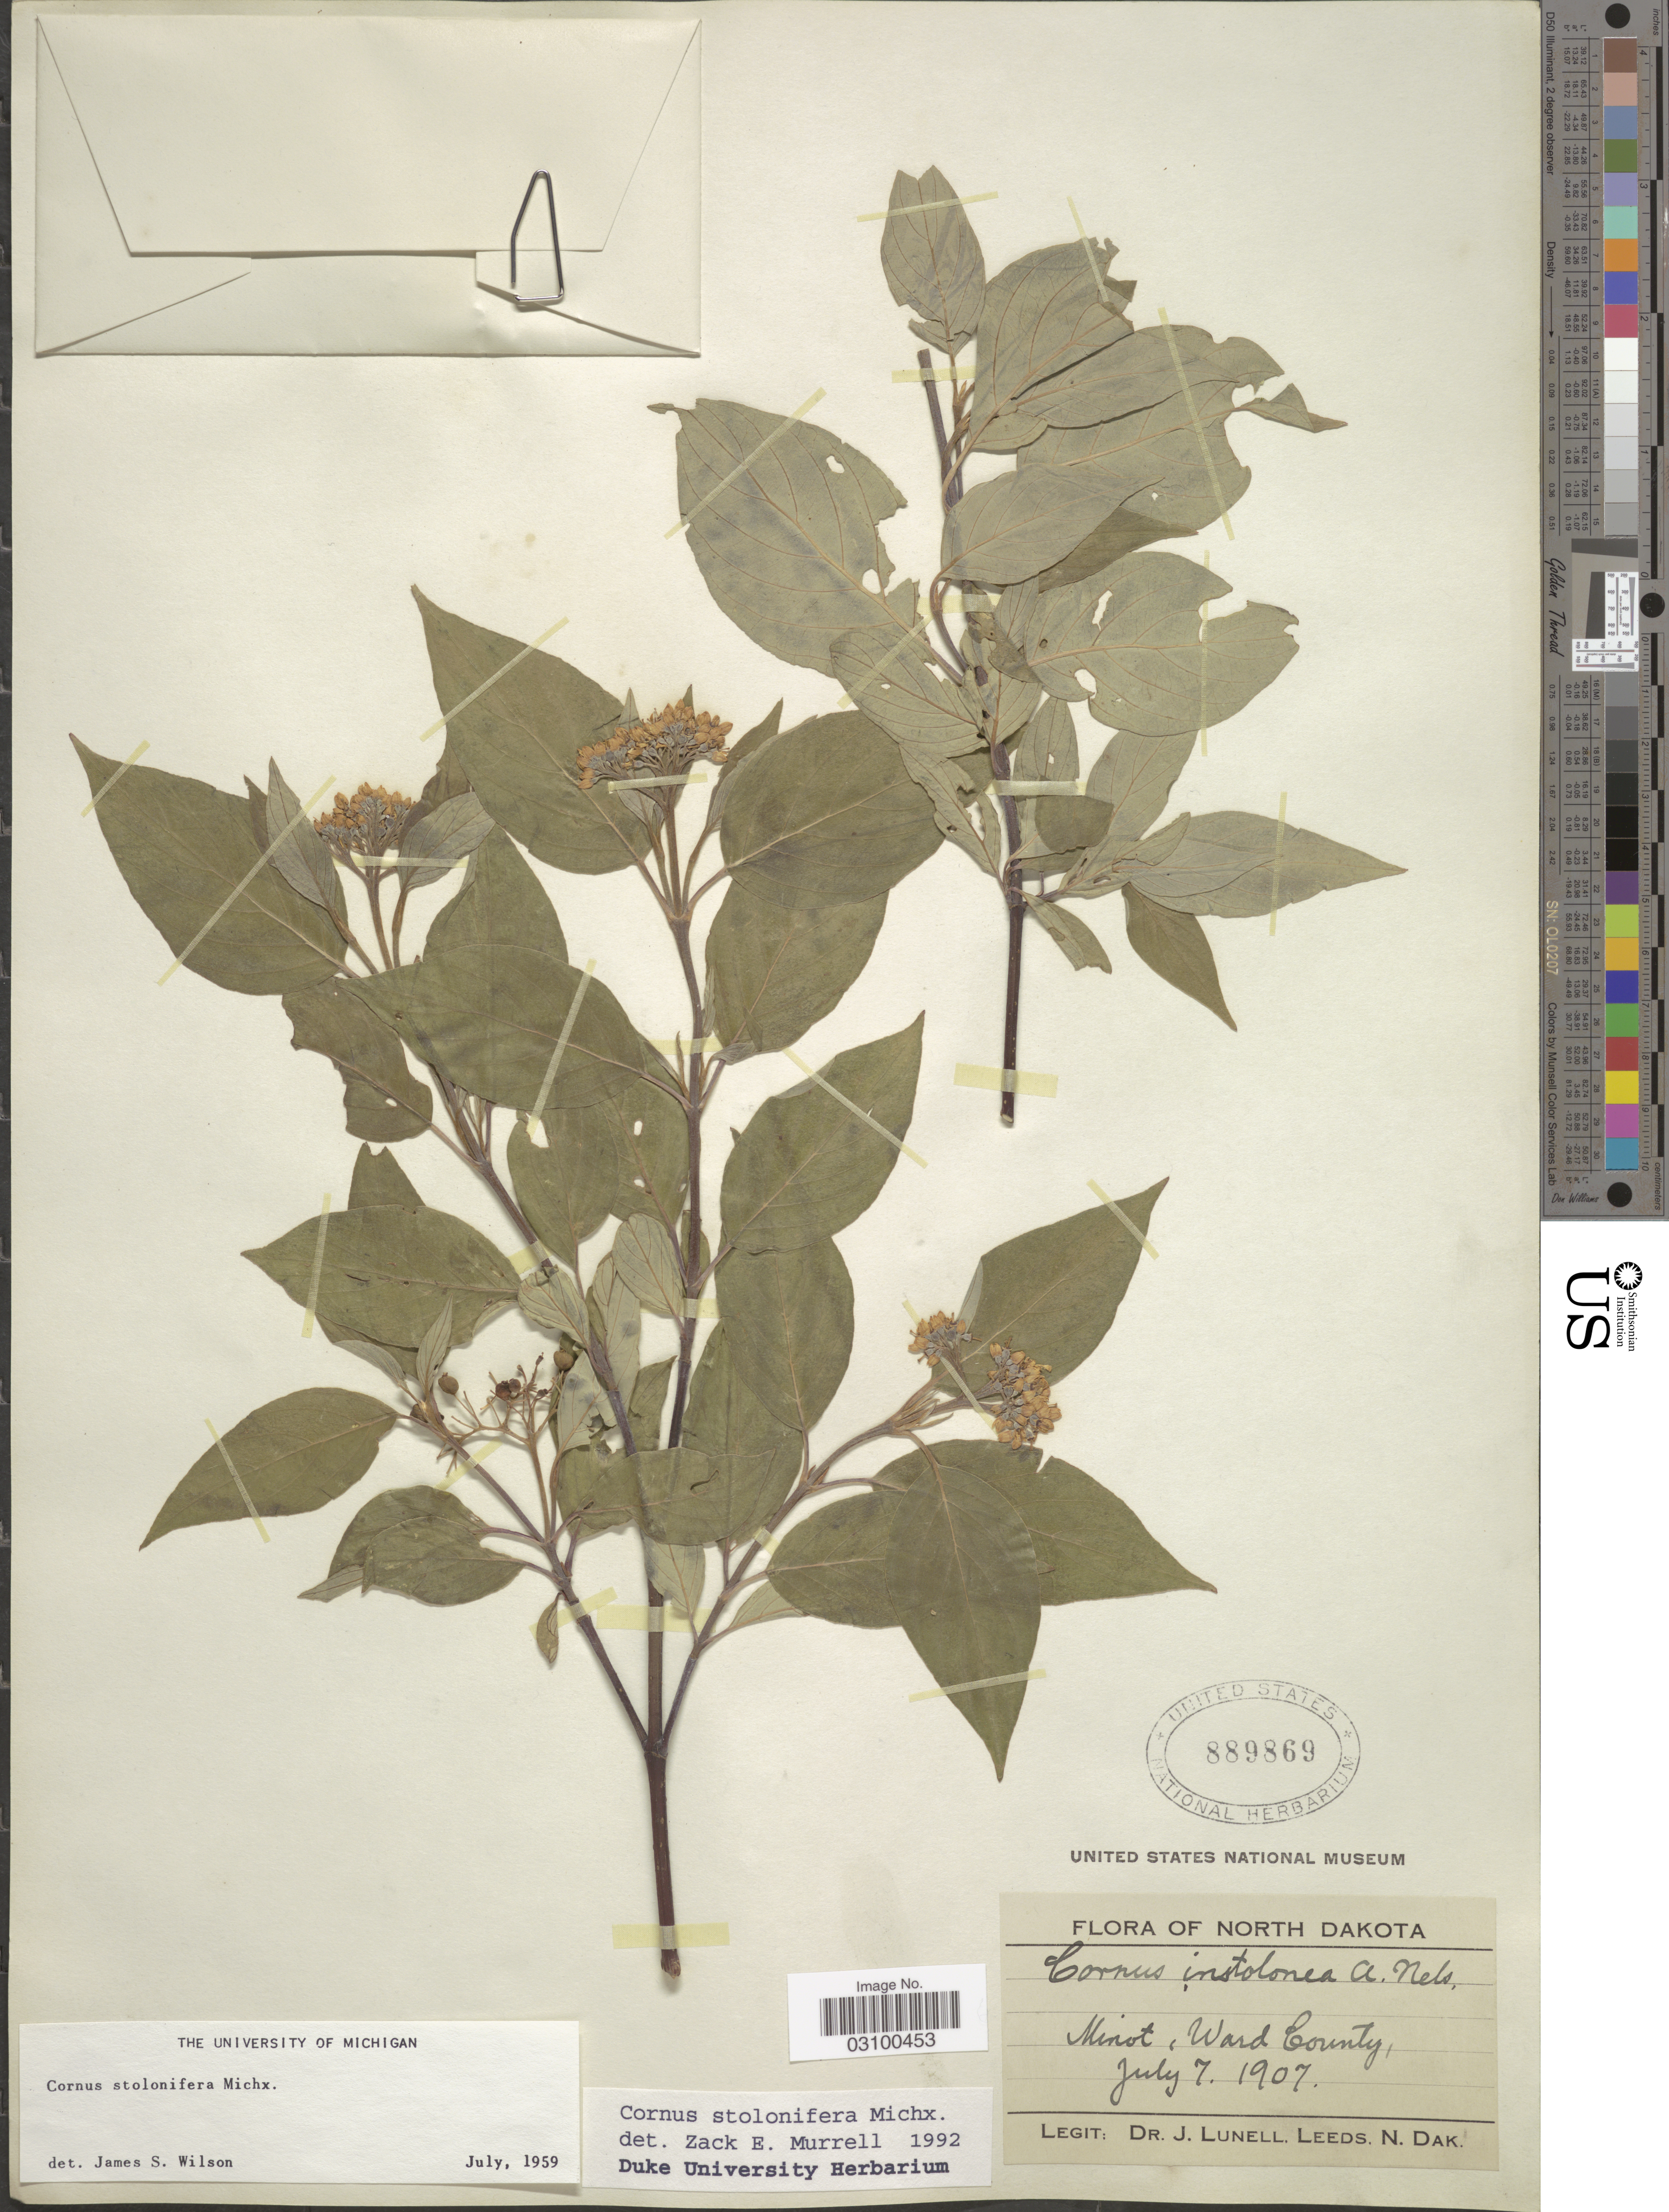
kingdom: Plantae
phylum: Tracheophyta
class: Magnoliopsida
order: Cornales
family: Cornaceae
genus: Cornus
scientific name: Cornus sericea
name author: L.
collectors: J. Lunell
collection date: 1907-07-07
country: United States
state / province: North Dakota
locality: Minot, Ward County.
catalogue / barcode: US 889869